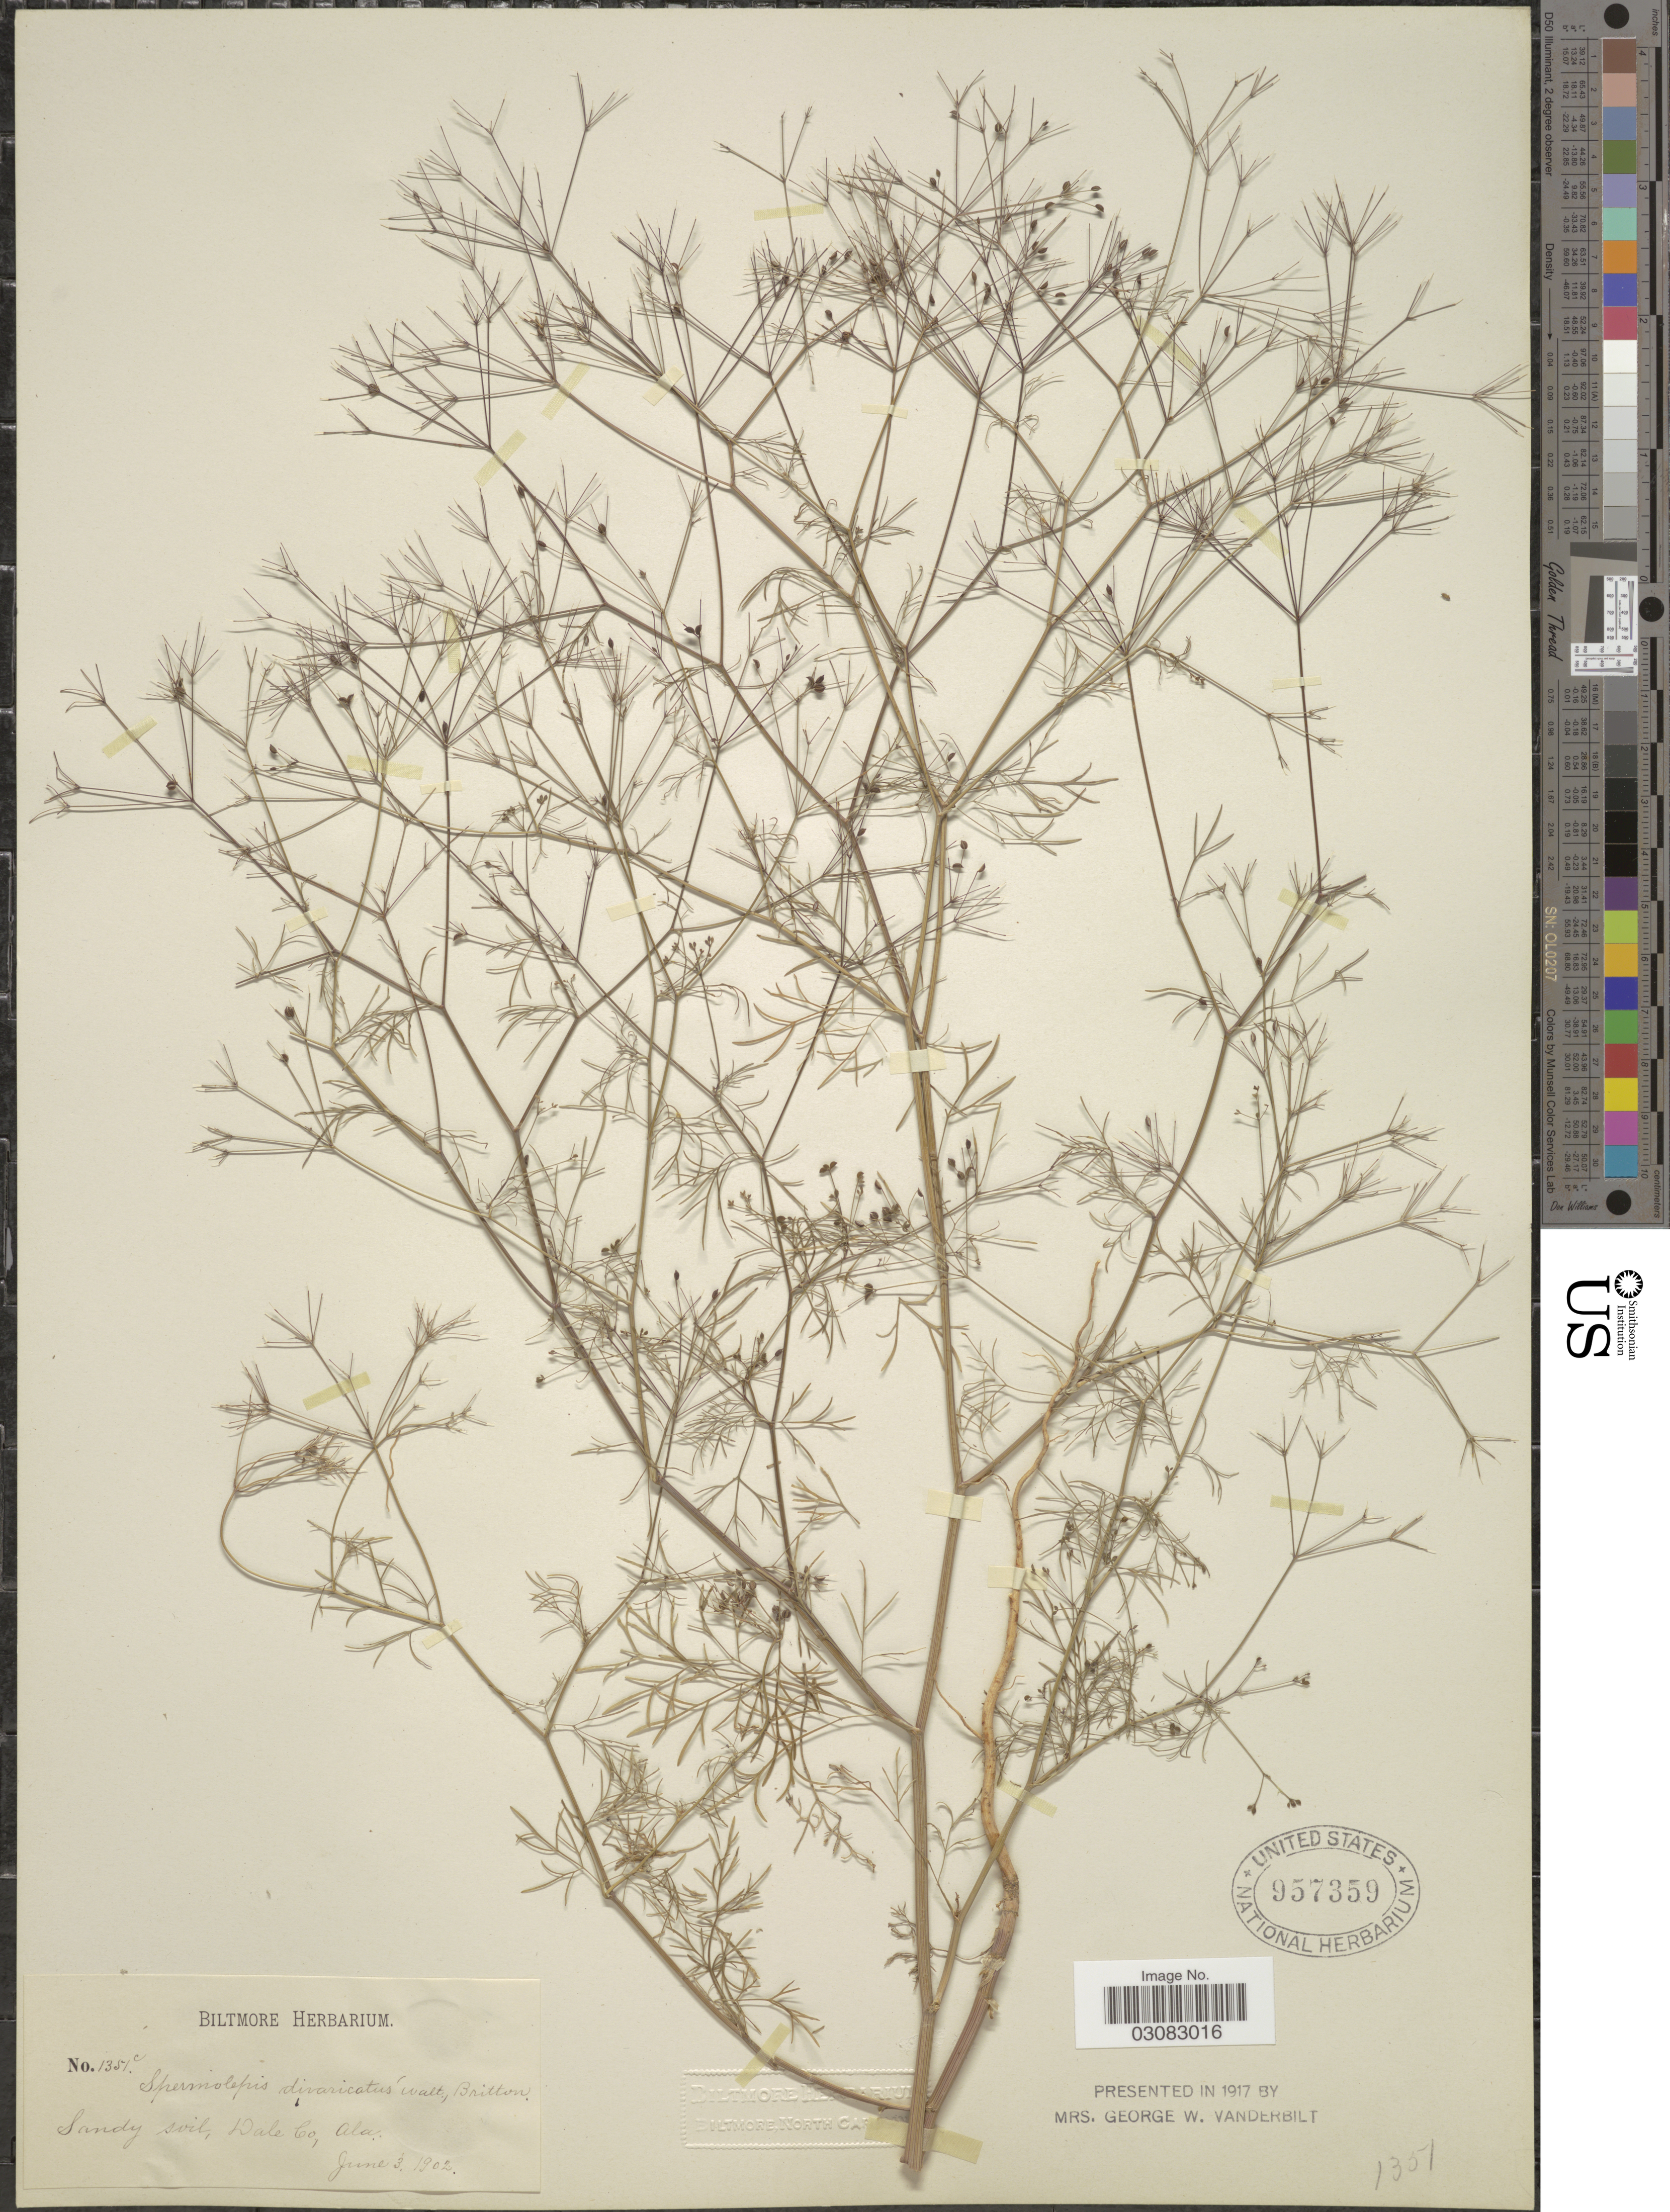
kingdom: Plantae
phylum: Tracheophyta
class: Magnoliopsida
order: Apiales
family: Apiaceae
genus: Spermolepis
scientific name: Spermolepis divaricata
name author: (Walter) Raf.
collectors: ex herb. Biltmore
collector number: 1351c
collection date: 1902-06-03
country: United States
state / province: Alabama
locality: Sandy soil, Dale Co., Ala.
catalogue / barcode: US 957359